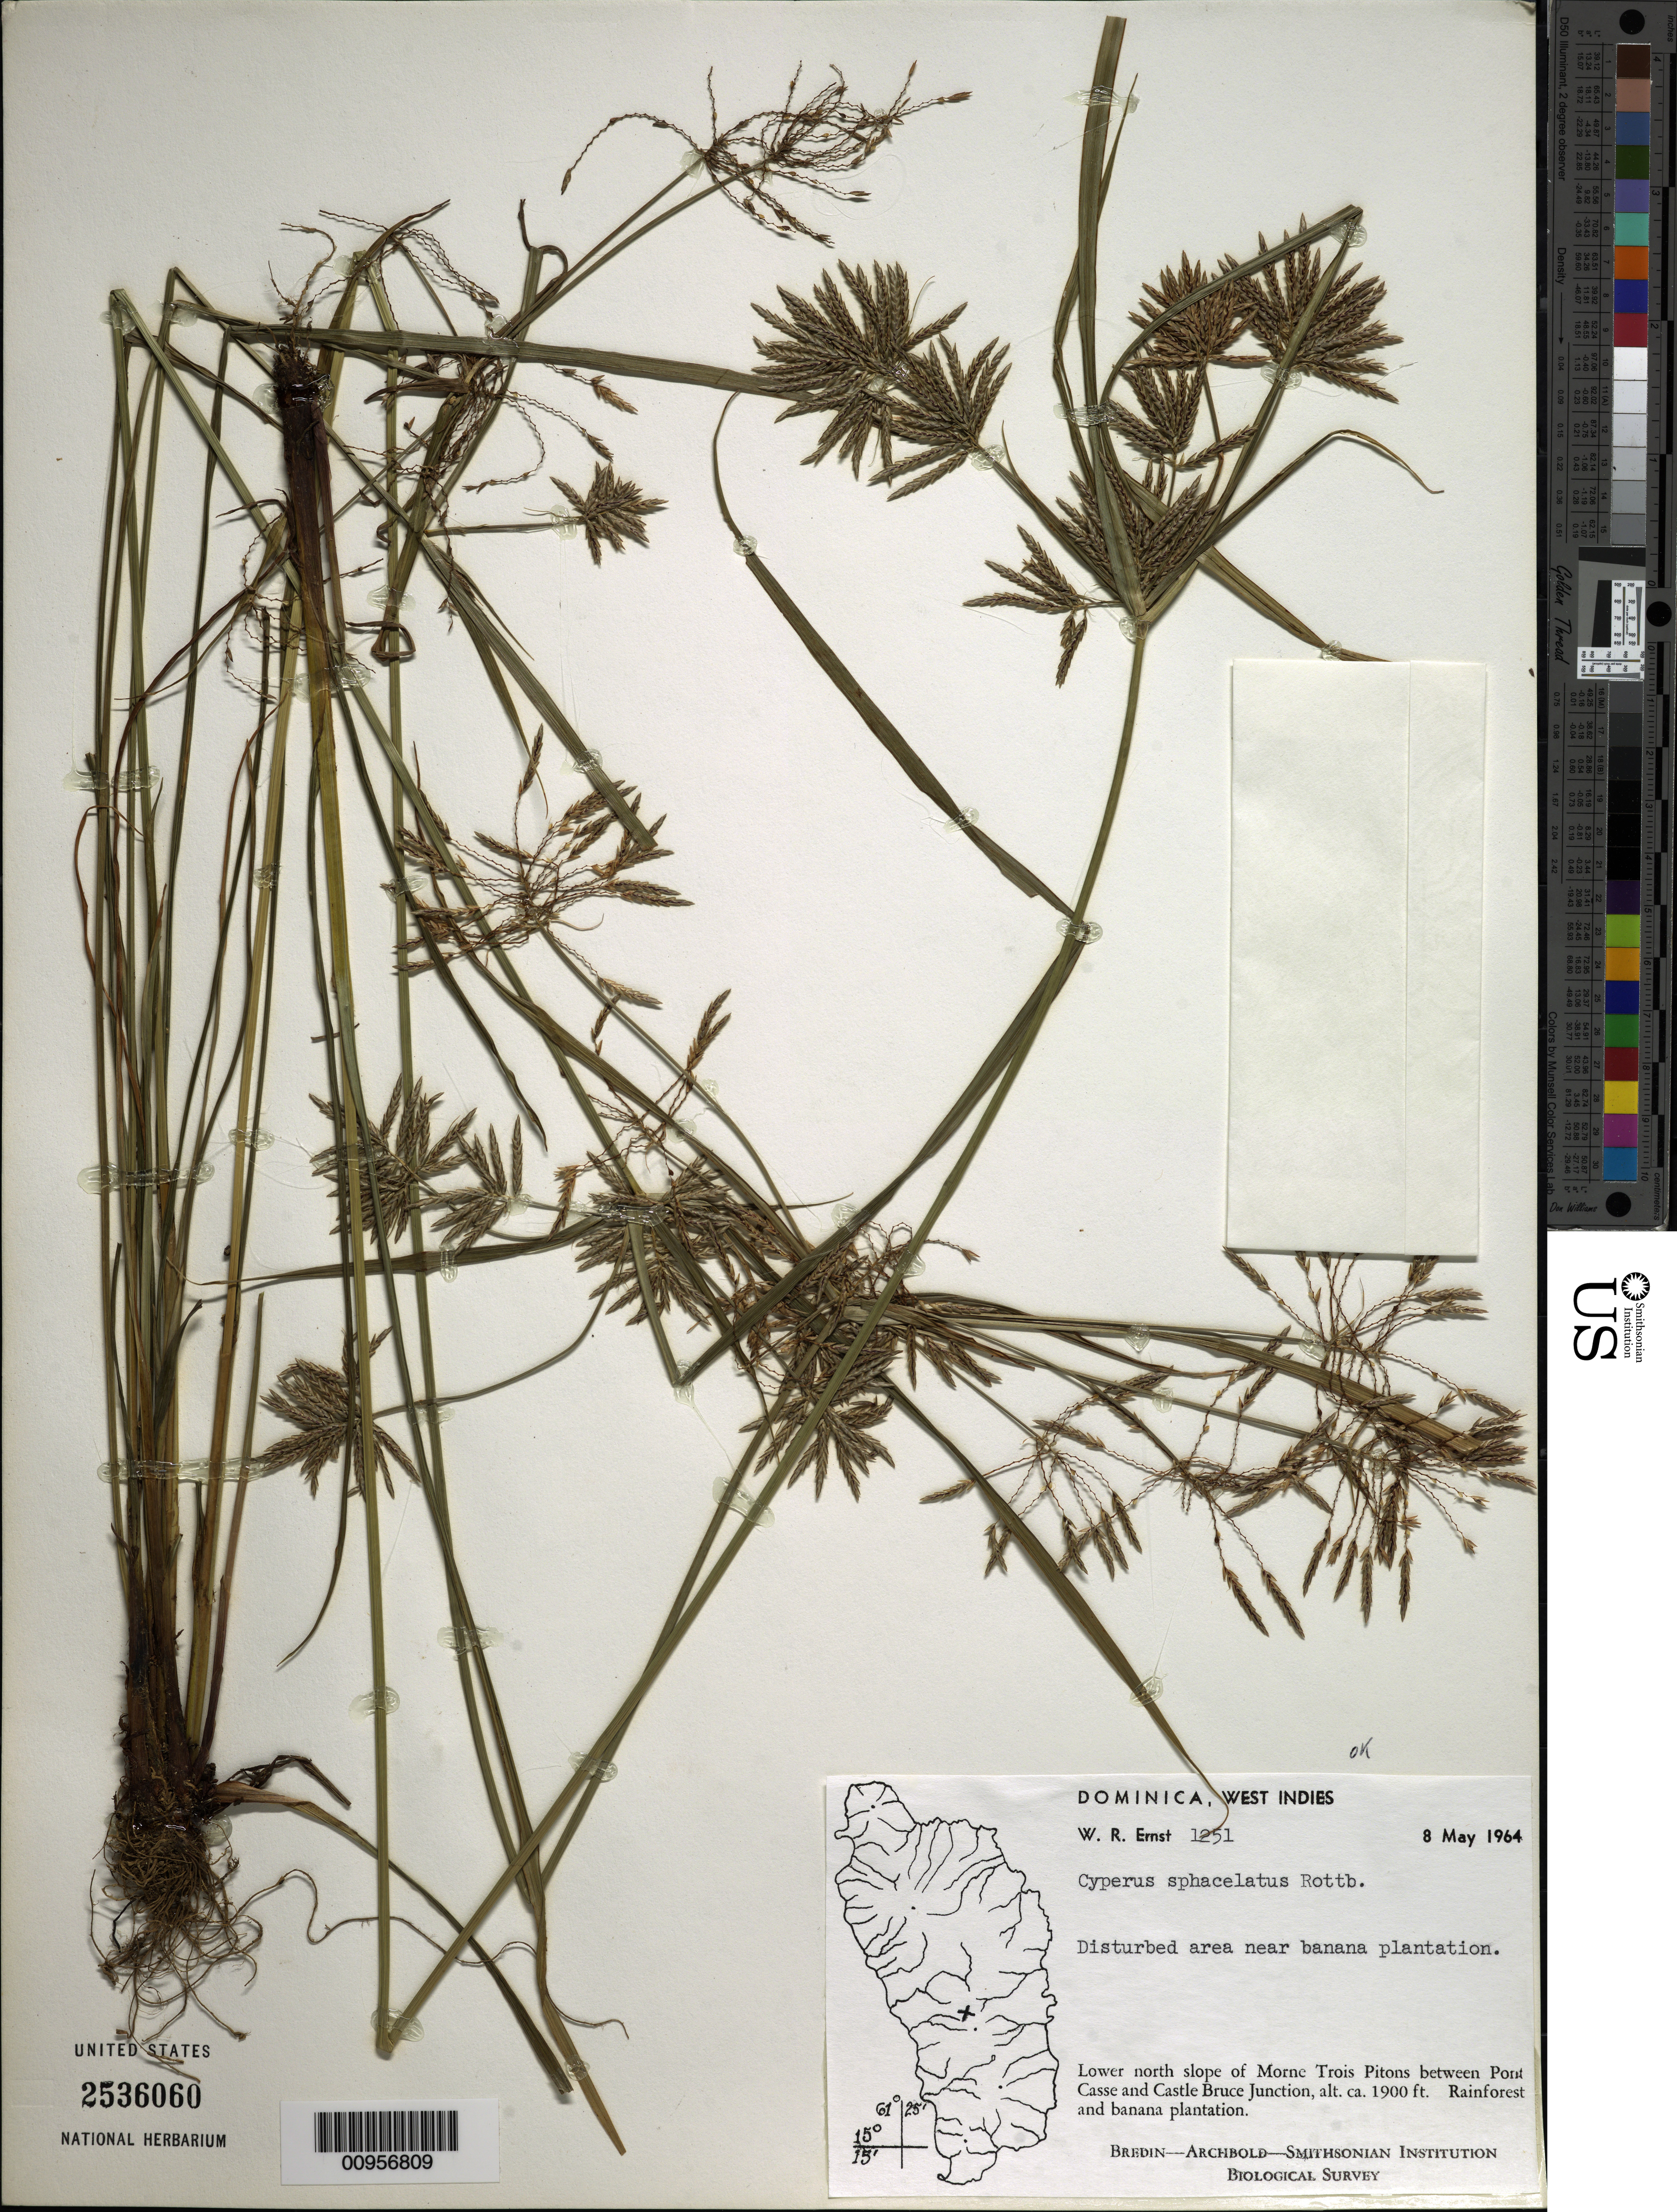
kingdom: Plantae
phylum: Tracheophyta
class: Liliopsida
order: Poales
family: Cyperaceae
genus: Cyperus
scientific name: Cyperus sphacelatus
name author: Rottb.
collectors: W. R. Ernst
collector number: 1251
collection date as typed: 08 May 1964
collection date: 1964-05-08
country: Dominica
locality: Disturnbed area near banana plantation, lower north slope of Morne Trois Pitons between Ponst Cassé and Castle Bruce Junction; rainforest and banana plantation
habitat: Disturnbed area near banana plantation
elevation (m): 579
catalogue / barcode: US 2536060